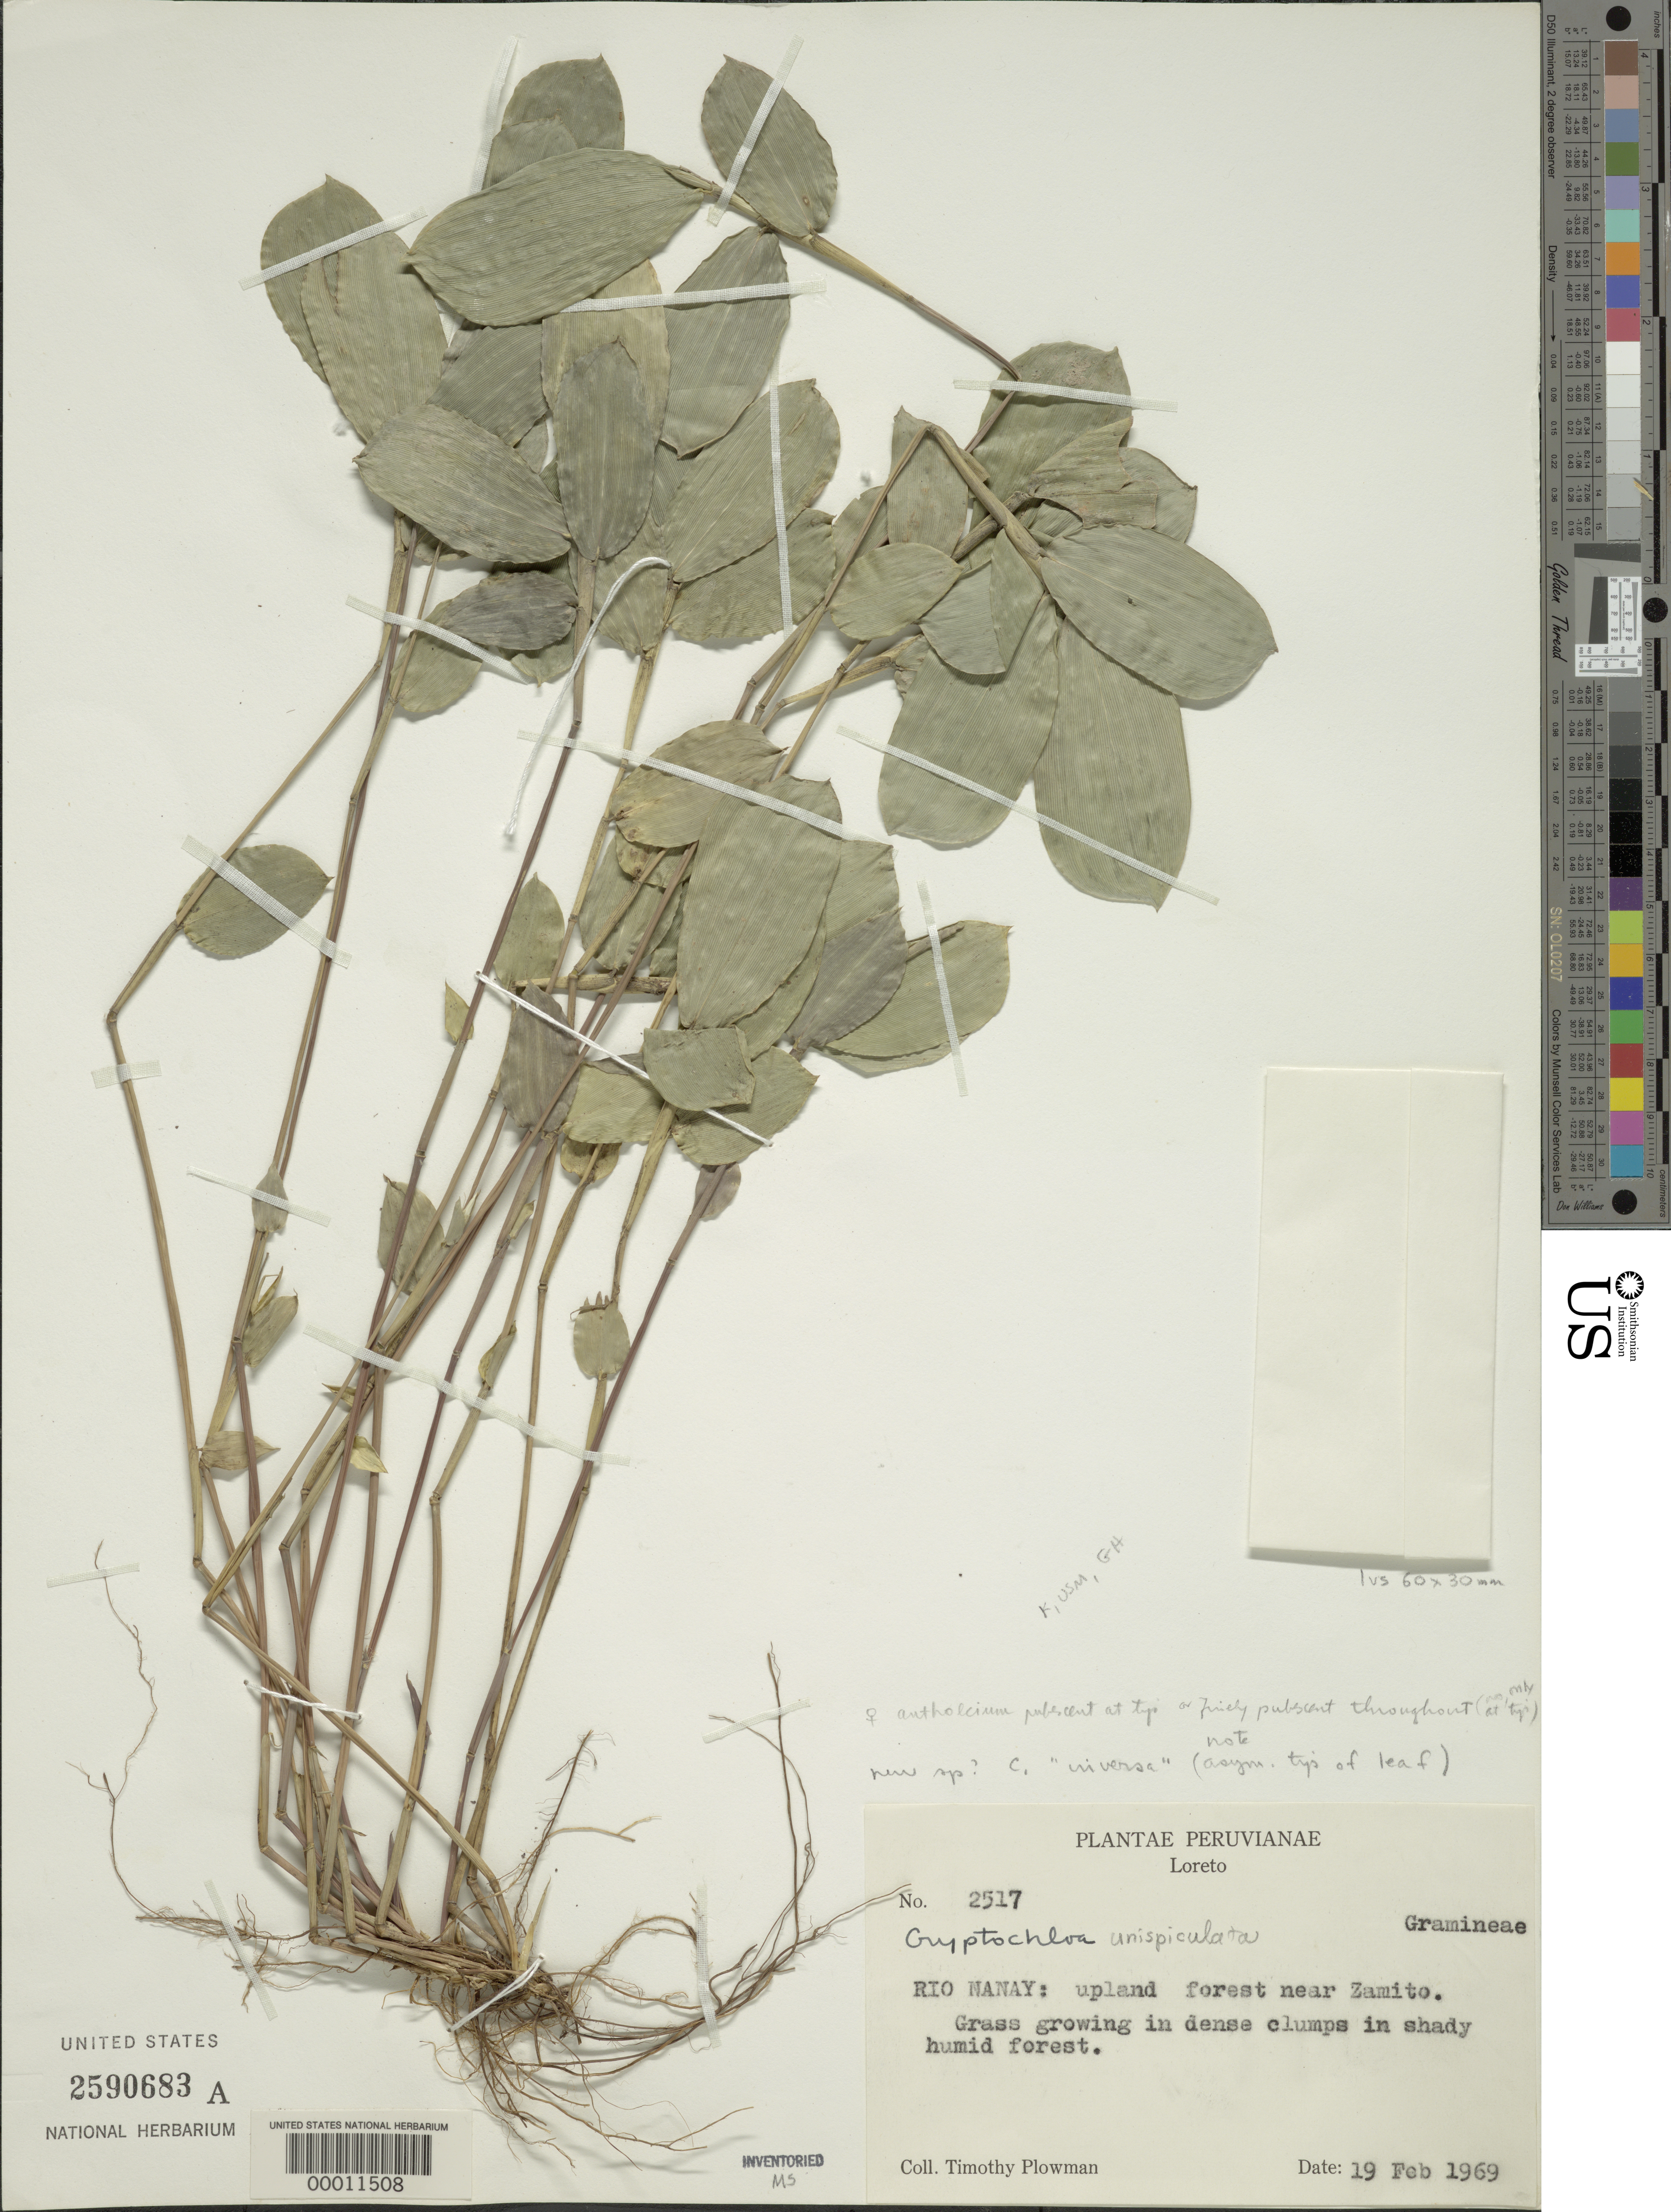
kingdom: Plantae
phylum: Tracheophyta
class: Liliopsida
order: Poales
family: Poaceae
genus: Cryptochloa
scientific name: Cryptochloa unispiculata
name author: Soderstr.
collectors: T. Plowman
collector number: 2517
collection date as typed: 19 Feb 1969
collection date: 1969-02-19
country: Peru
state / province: Loreto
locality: Rio nanay, zamito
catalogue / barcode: US 2590683A